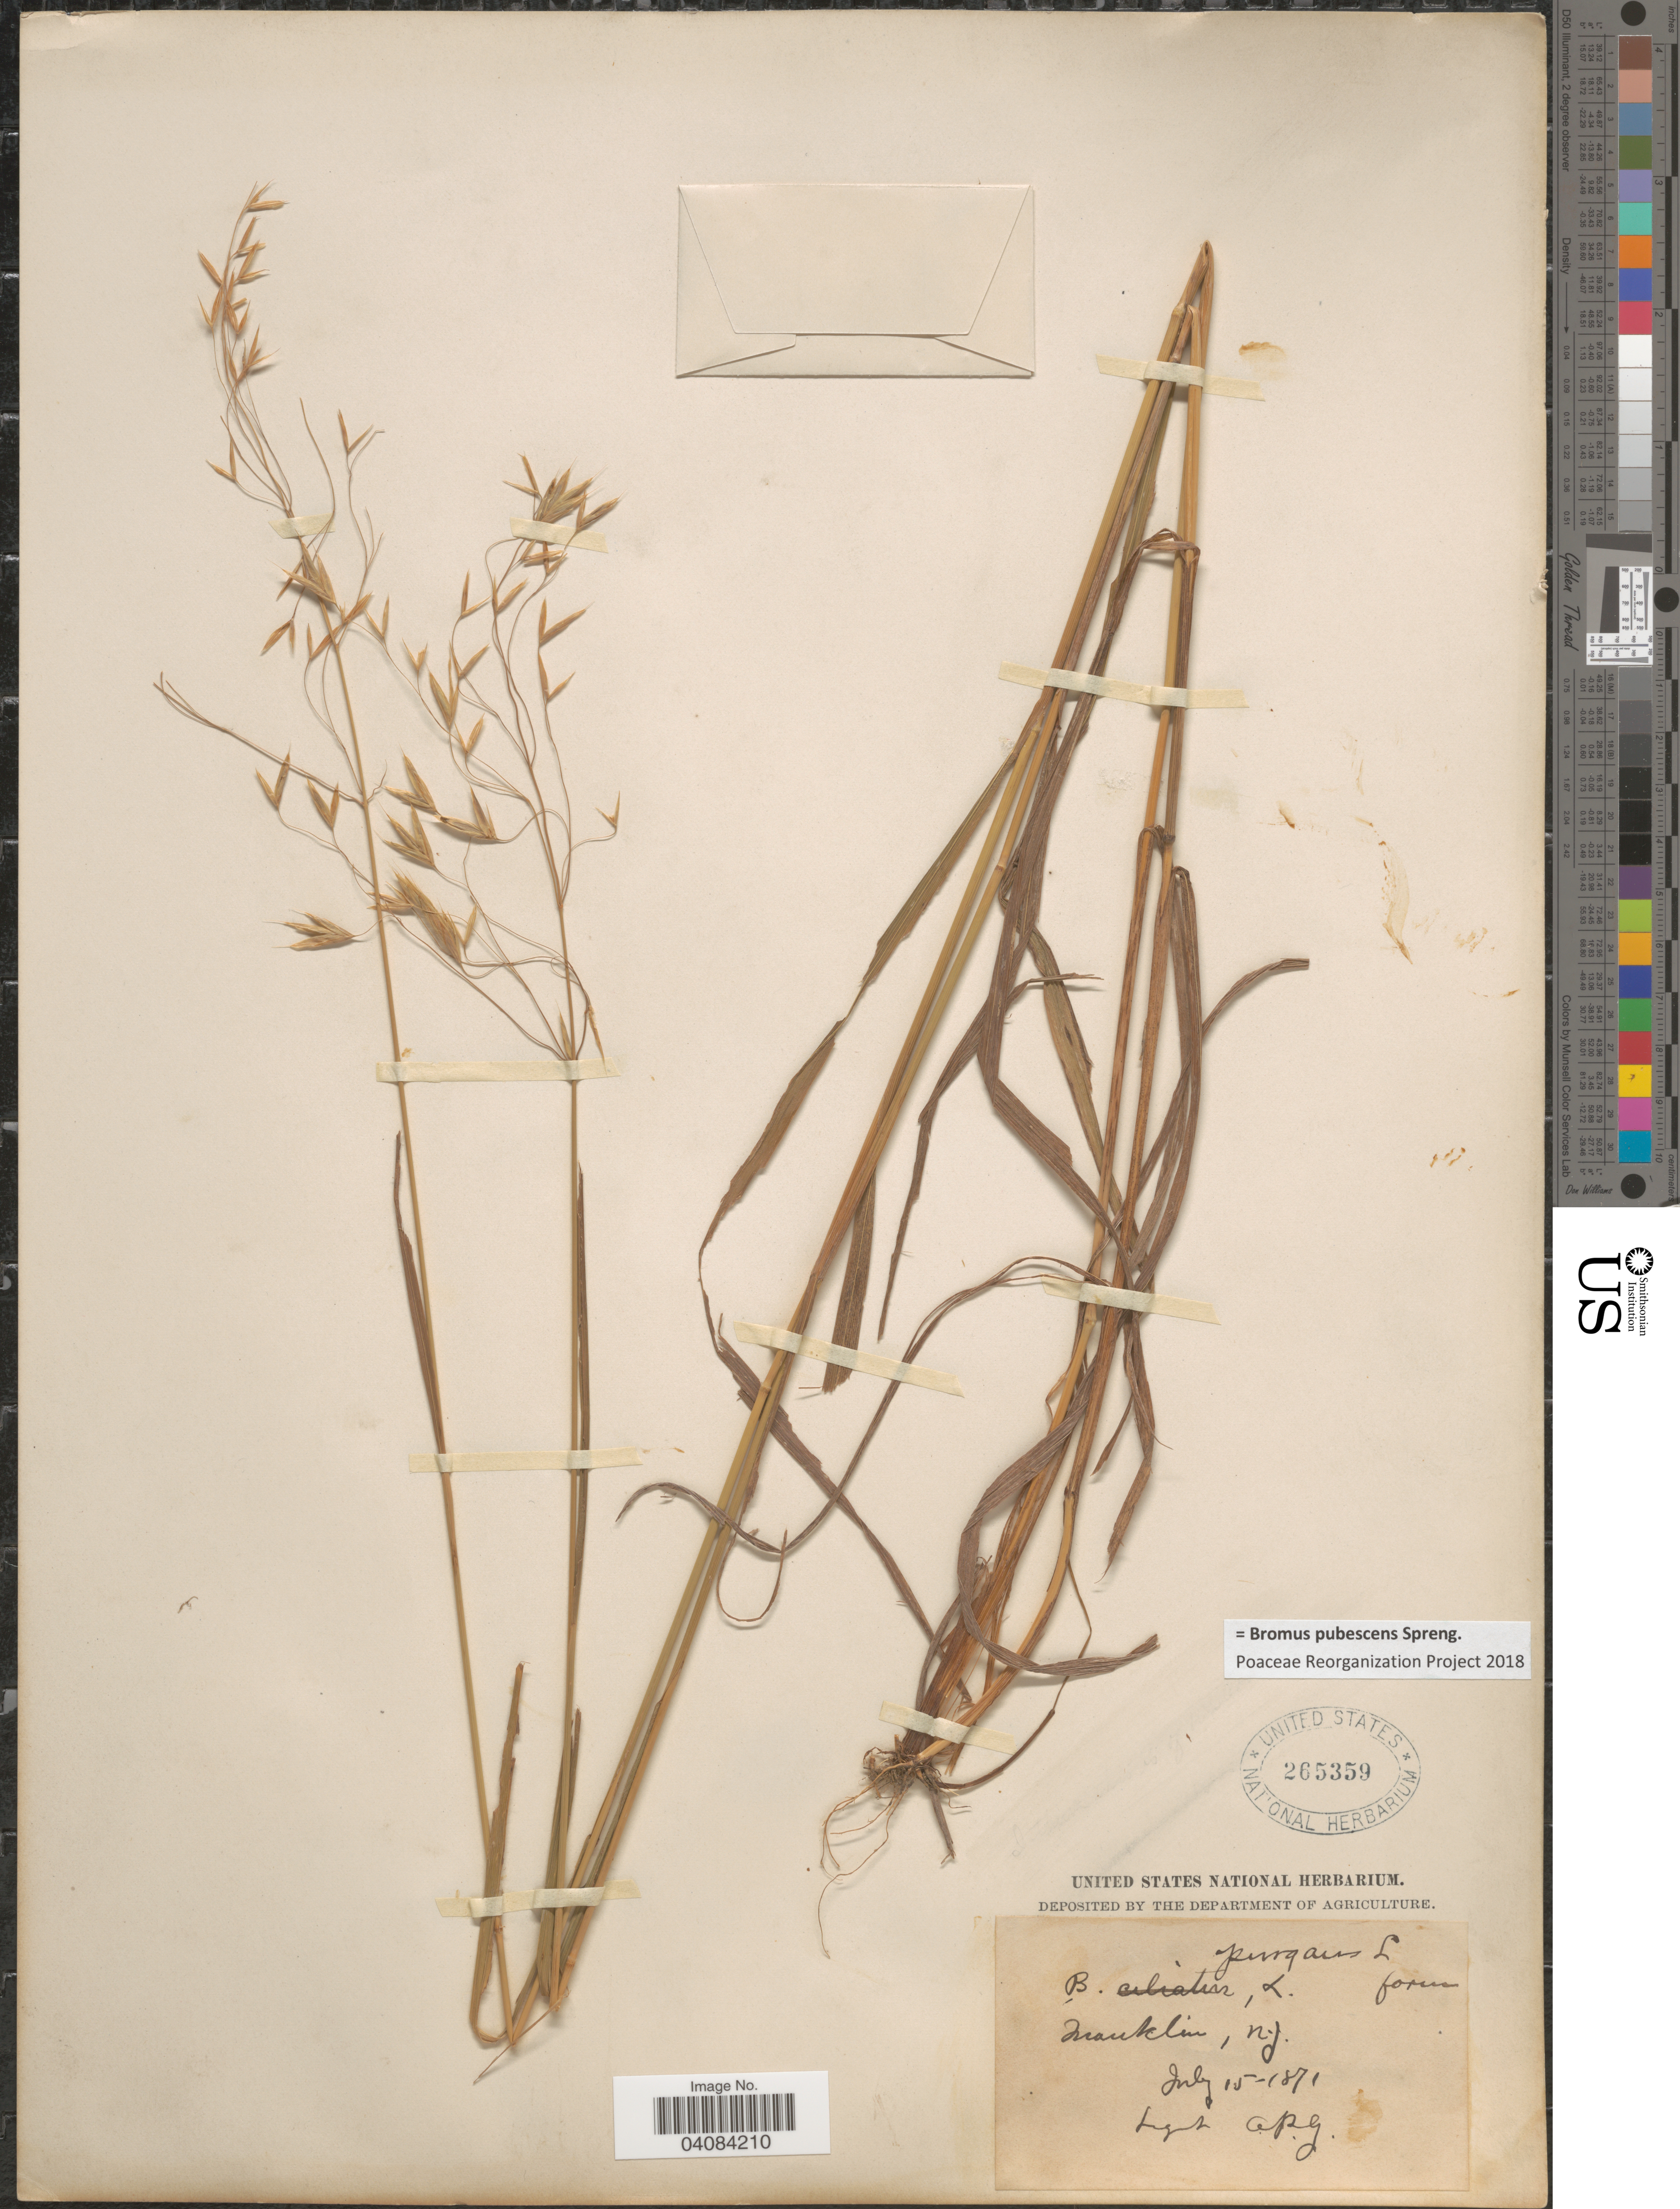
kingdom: Plantae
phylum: Tracheophyta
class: Liliopsida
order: Poales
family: Poaceae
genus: Bromus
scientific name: Bromus pubescens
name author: Muhl. ex Willd.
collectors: A. P. G.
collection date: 1871-07-15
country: United States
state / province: New Jersey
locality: Franklin.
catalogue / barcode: US 265359